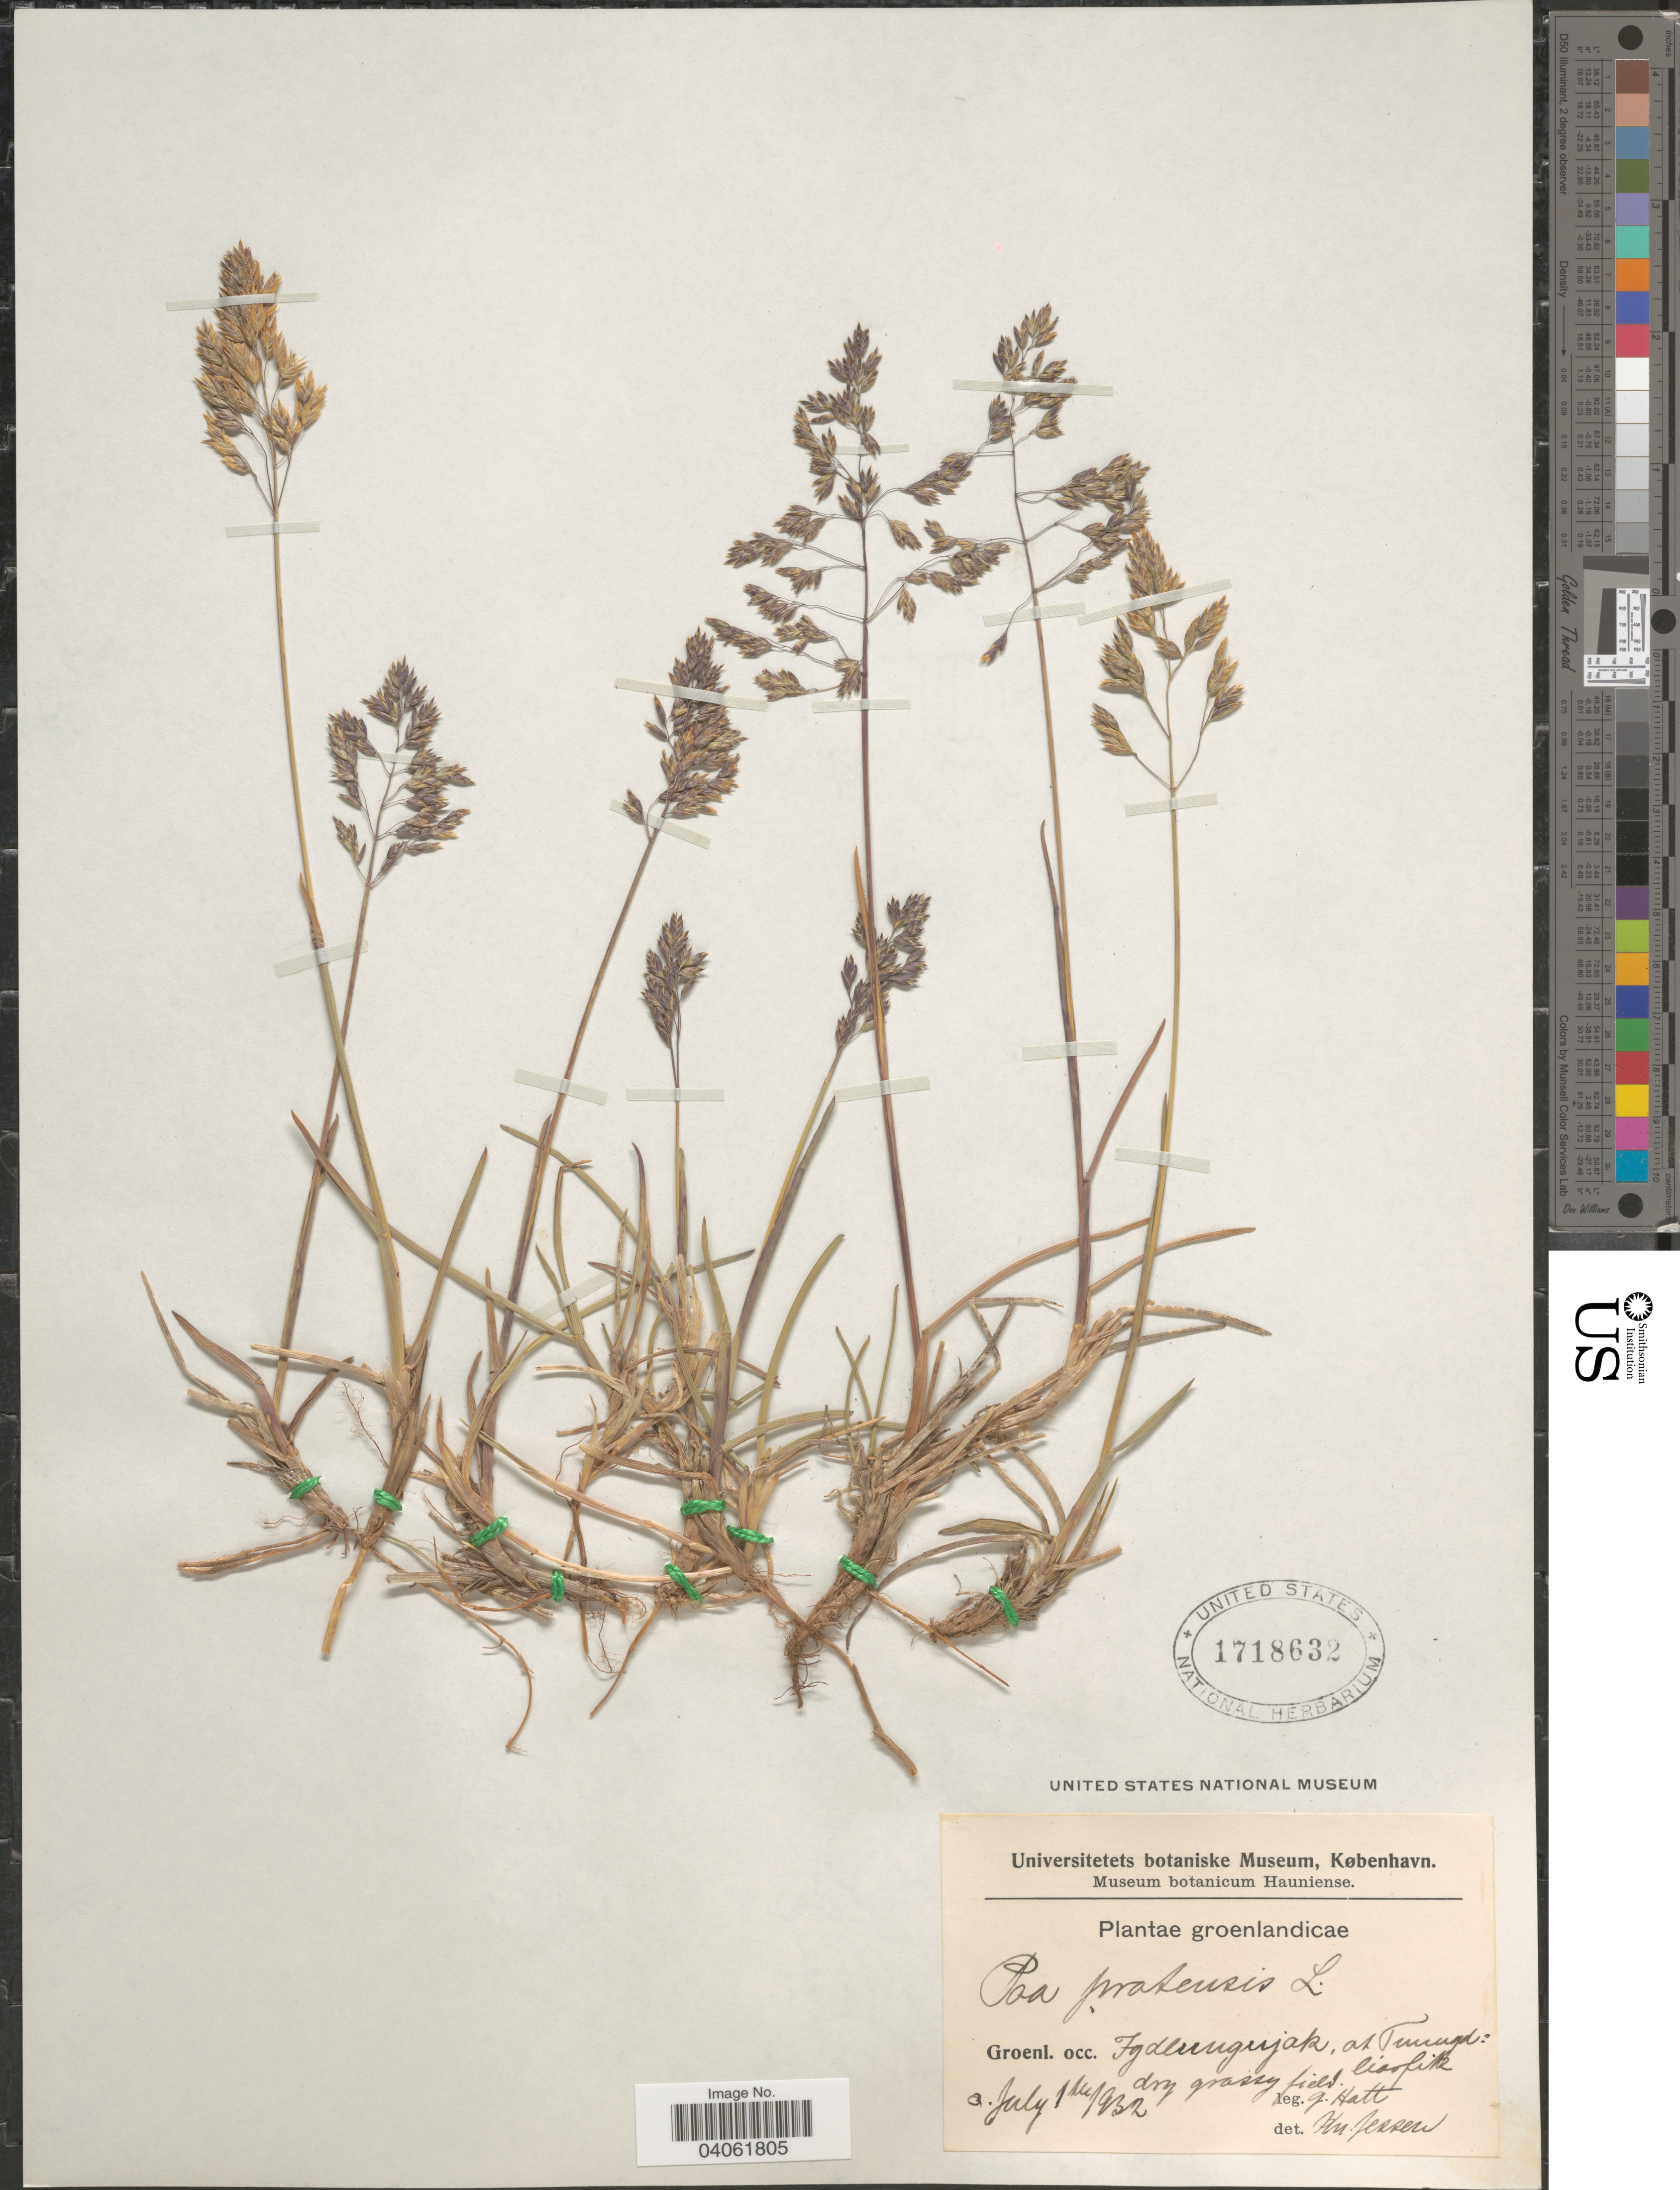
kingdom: Plantae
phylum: Tracheophyta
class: Liliopsida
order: Poales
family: Poaceae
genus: Poa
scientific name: Poa pratensis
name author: L.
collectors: G. Hatt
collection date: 1932-07-01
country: Greenland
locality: Groenlandicae. Groenl. occ. Igdlungujak, at Tunugdliarfik.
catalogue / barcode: US 1718632